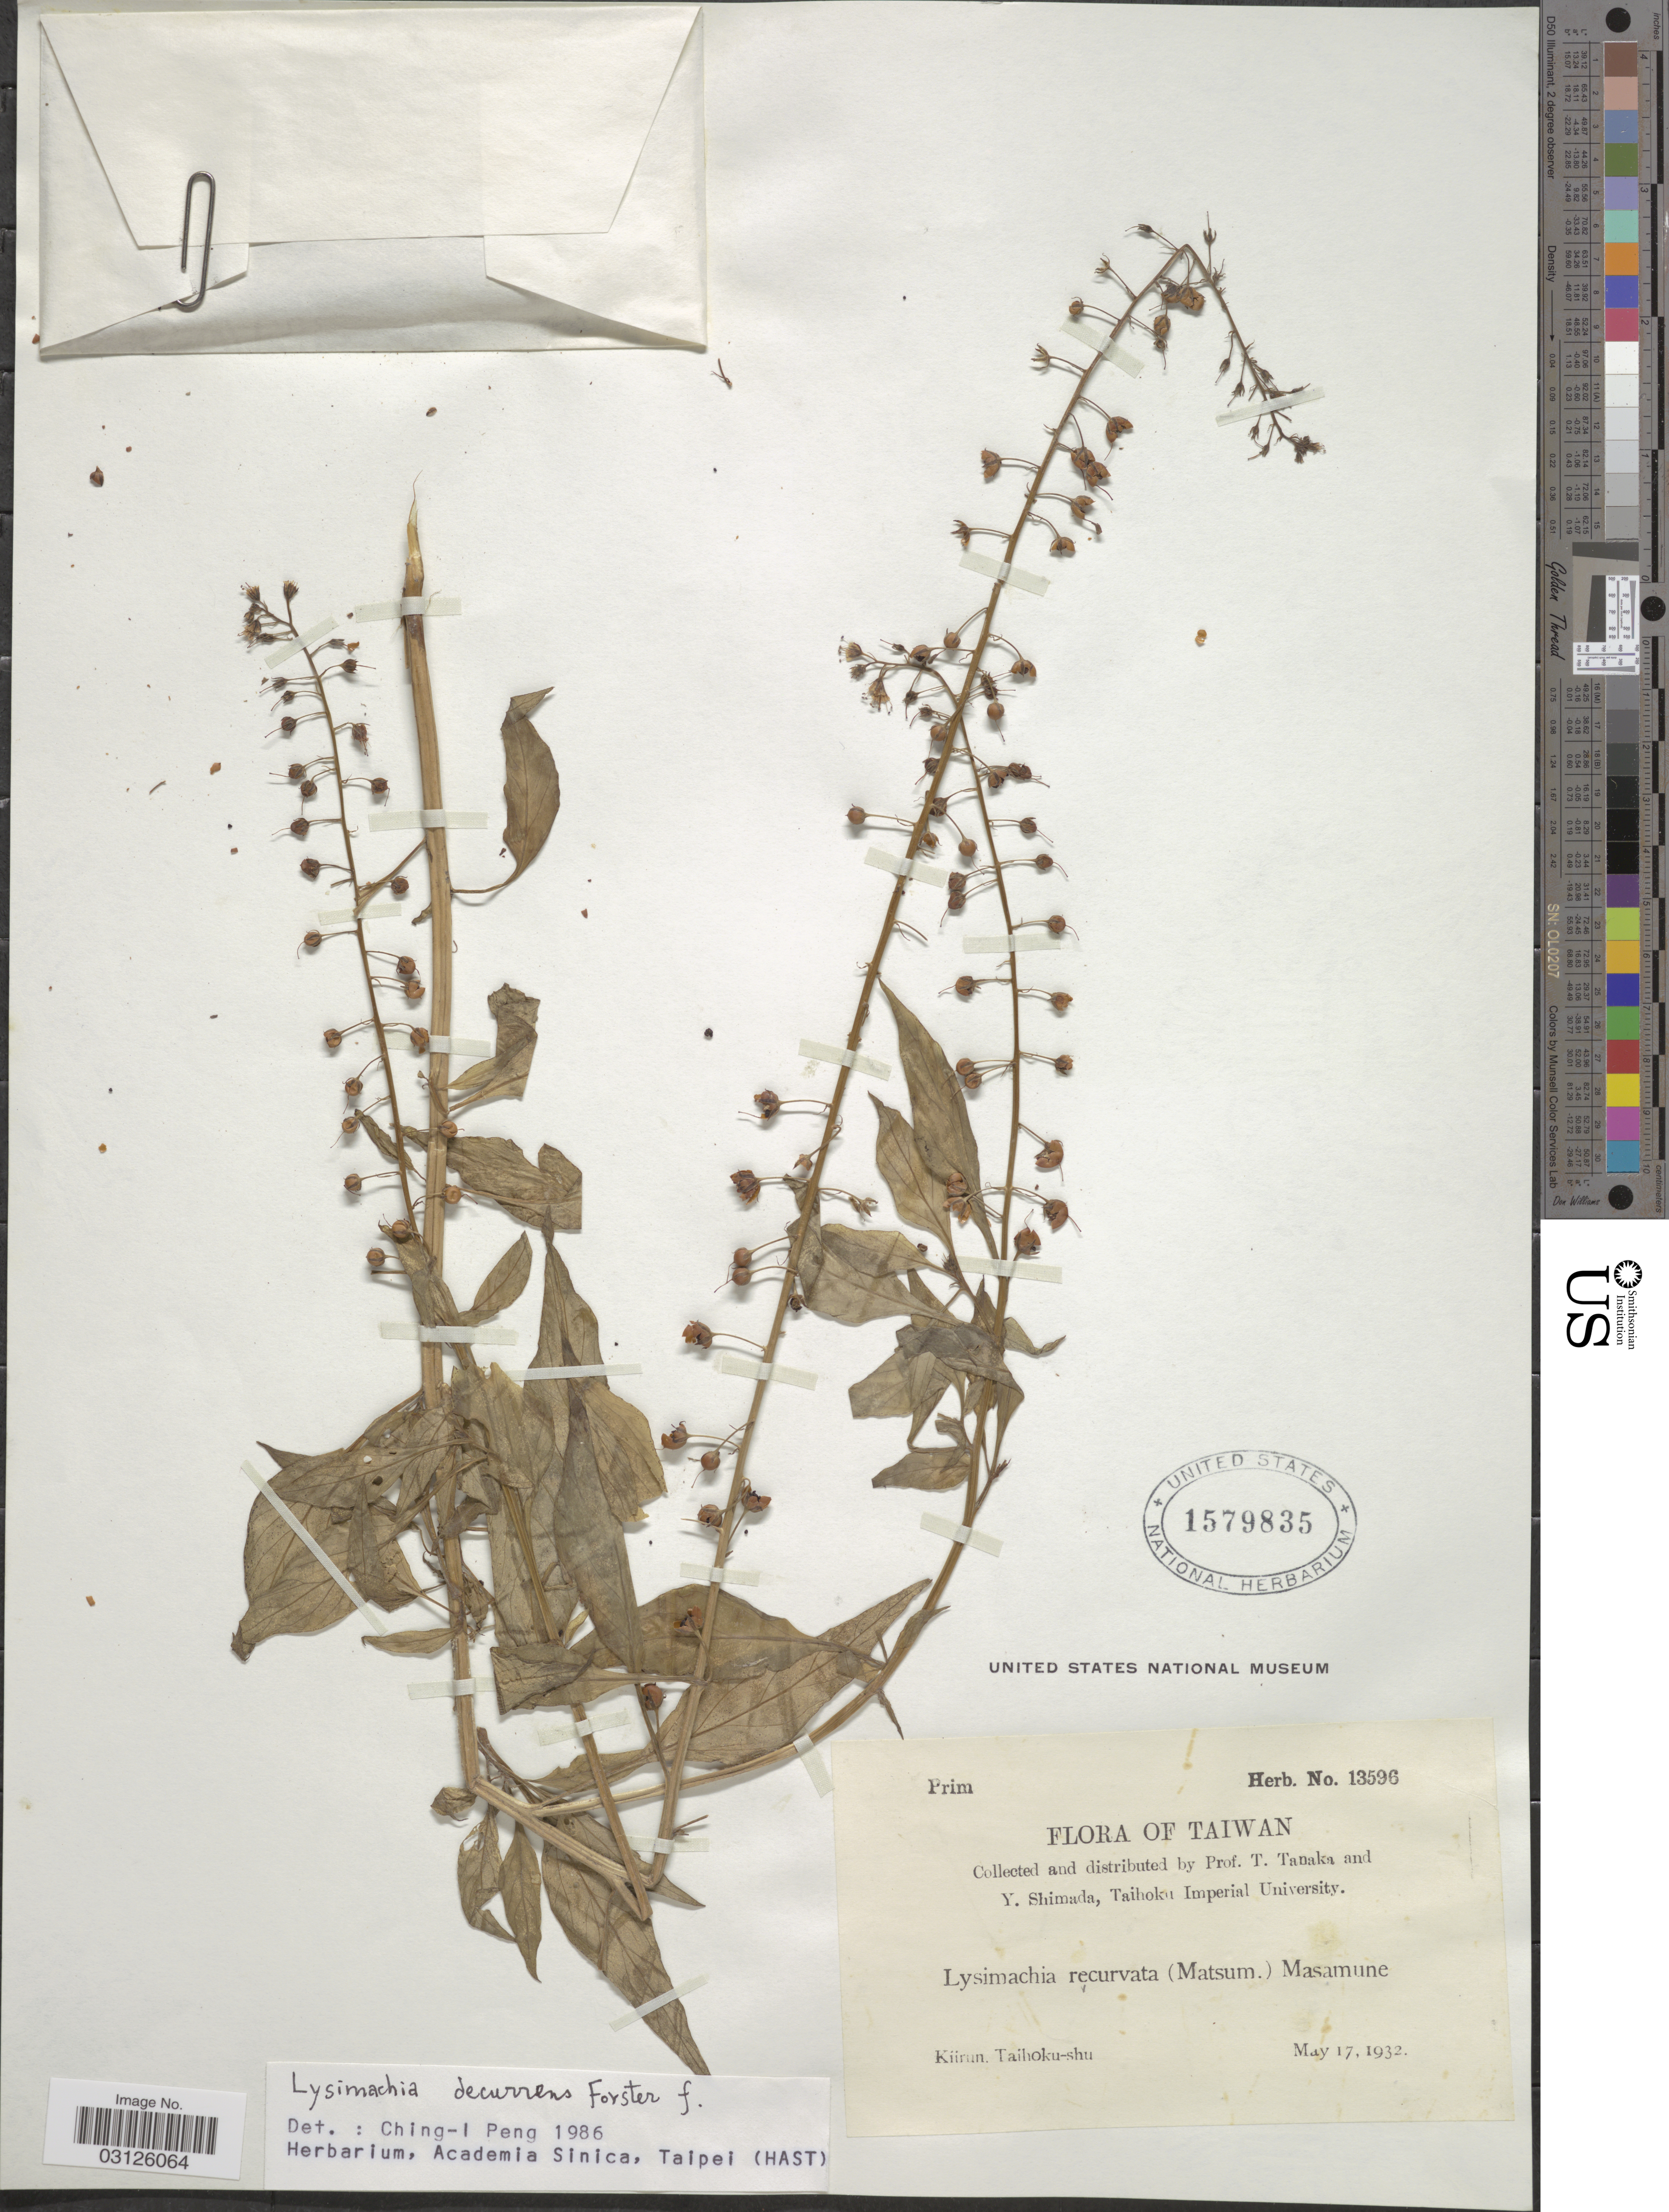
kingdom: Plantae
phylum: Tracheophyta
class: Magnoliopsida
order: Ericales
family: Primulaceae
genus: Lysimachia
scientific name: Lysimachia acroadenia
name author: Maxim.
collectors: T. Tanaka & Y. Shimada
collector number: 13596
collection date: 1932-05-17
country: Taiwan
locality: Kiirun. Taihoku-shu.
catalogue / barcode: US 1579835